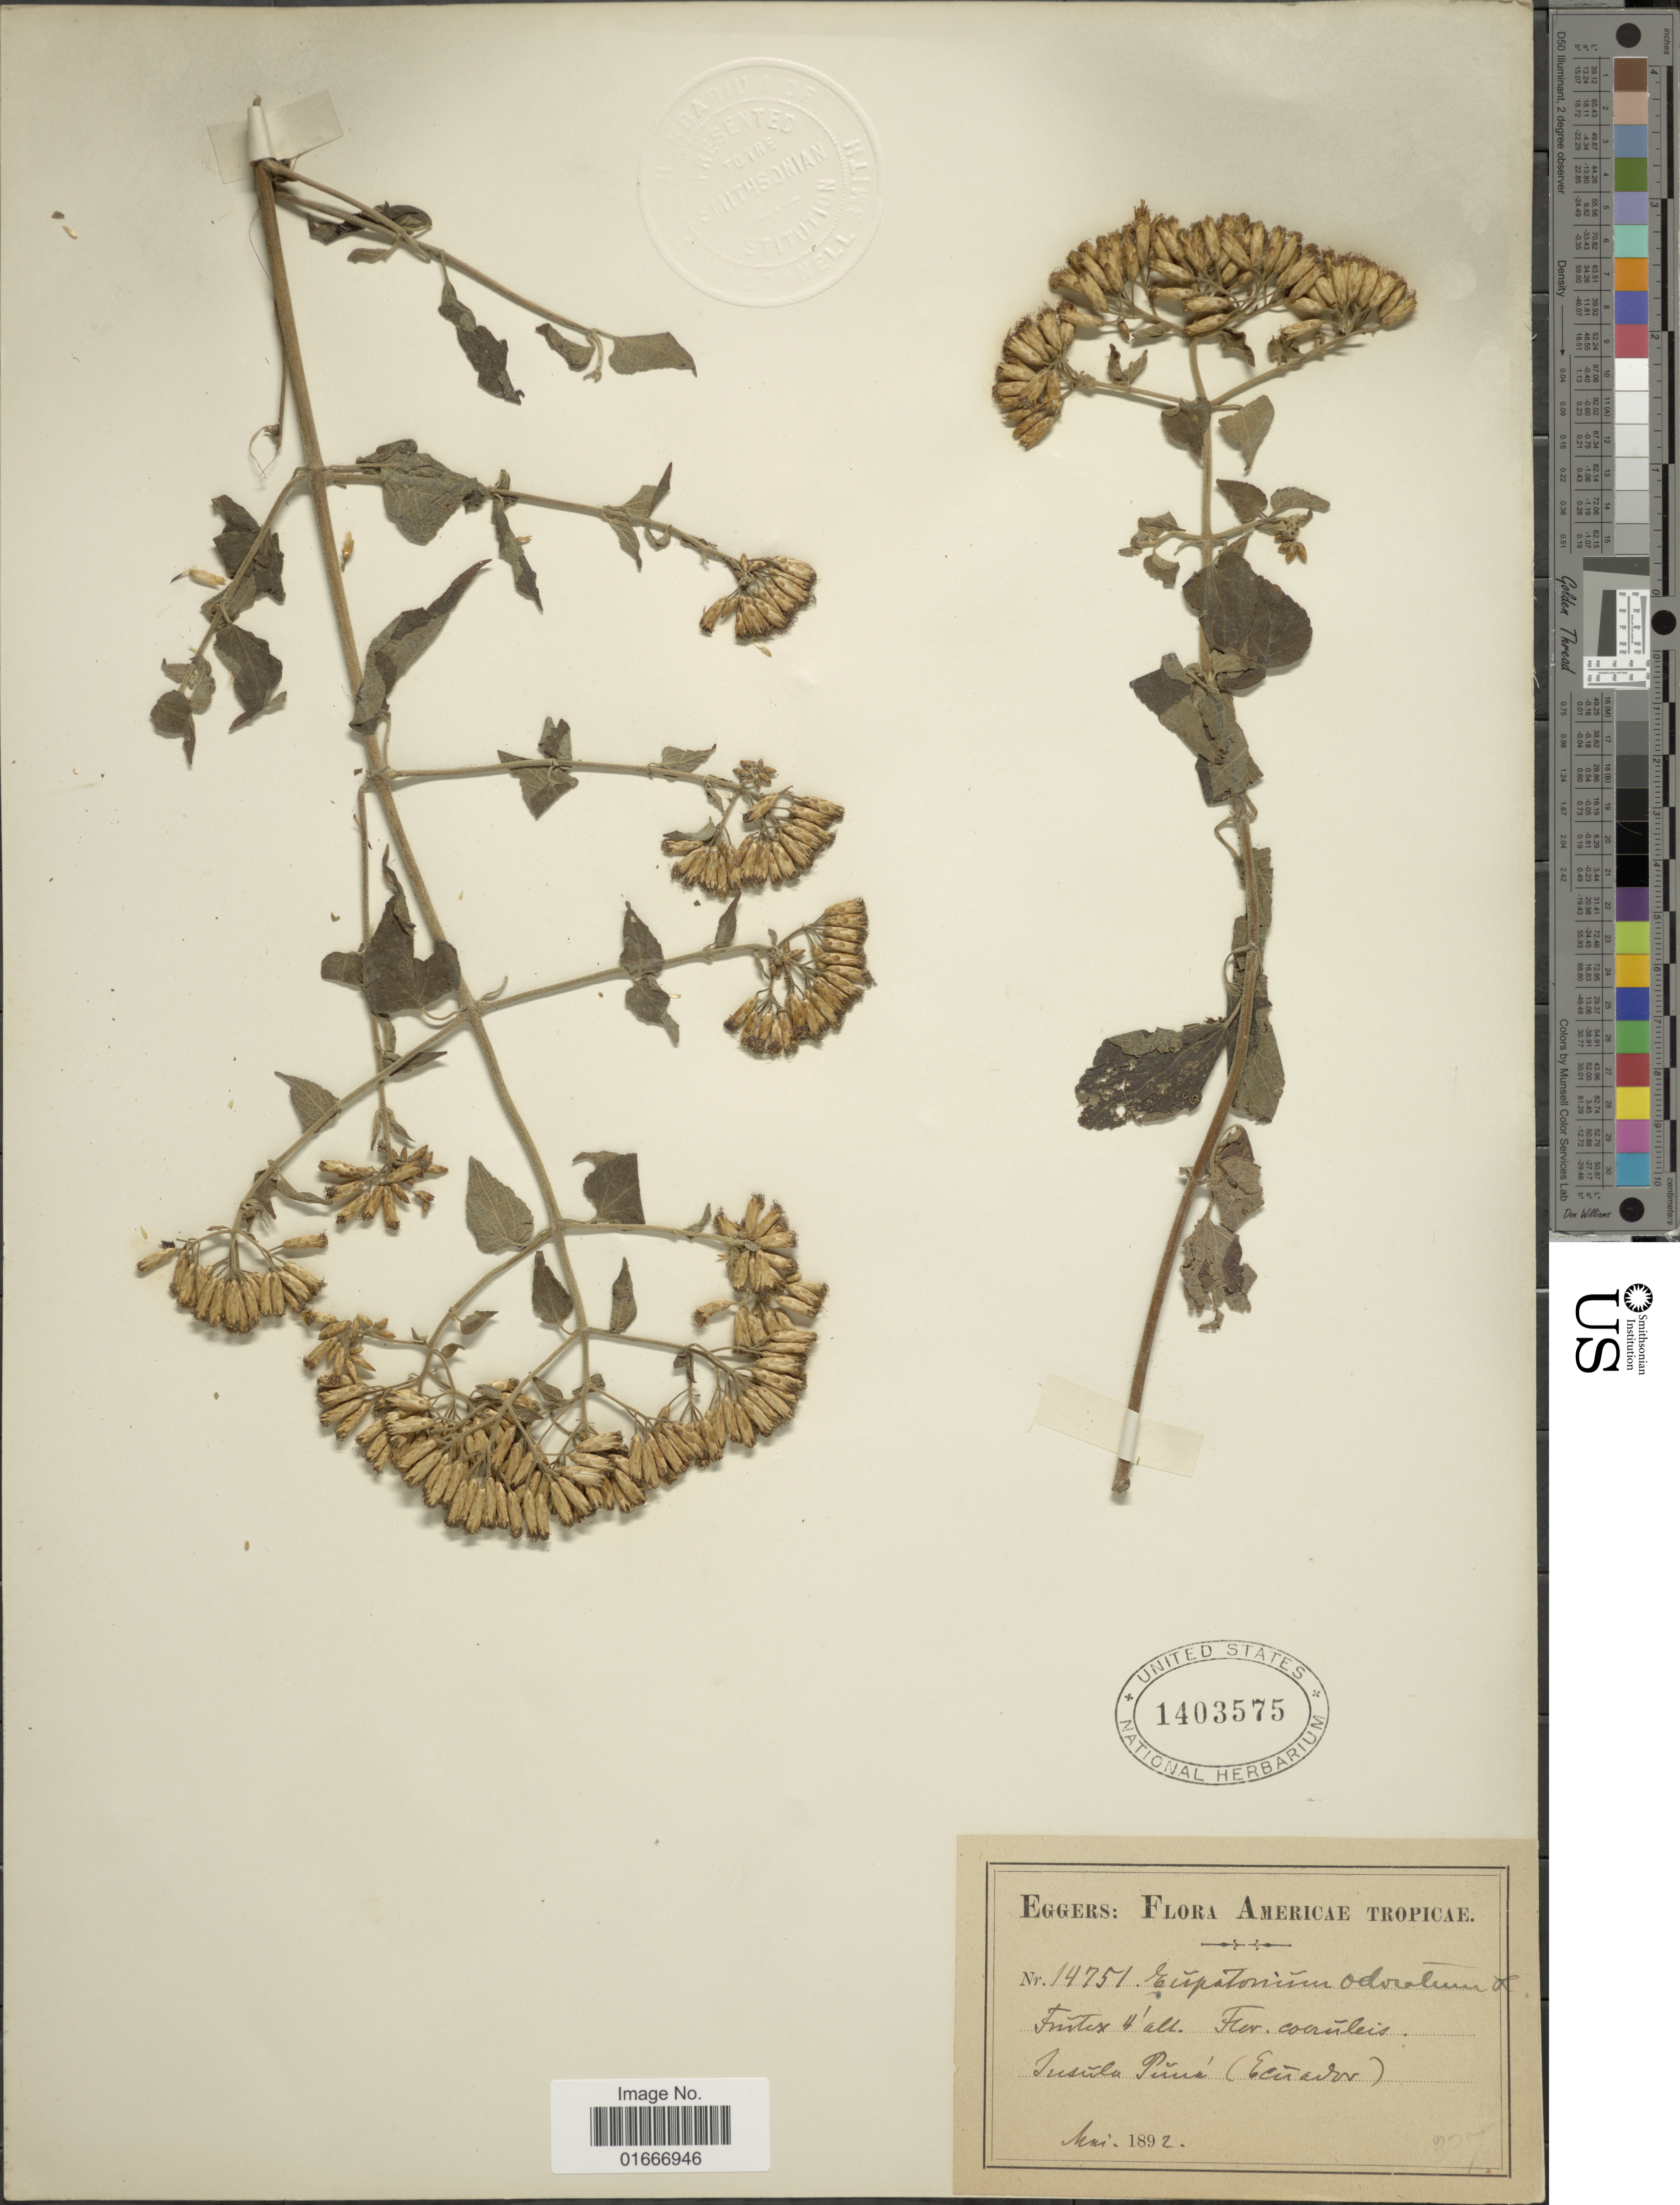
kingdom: Plantae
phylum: Tracheophyta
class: Magnoliopsida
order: Asterales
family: Asteraceae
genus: Chromolaena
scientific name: Chromolaena roseorum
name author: (B.L. Rob.) R.M. King & H. Rob.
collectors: -. Eggers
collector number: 14751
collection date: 1892-05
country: Ecuador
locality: Insüla Püná (Ecuador)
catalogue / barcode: US 1403575